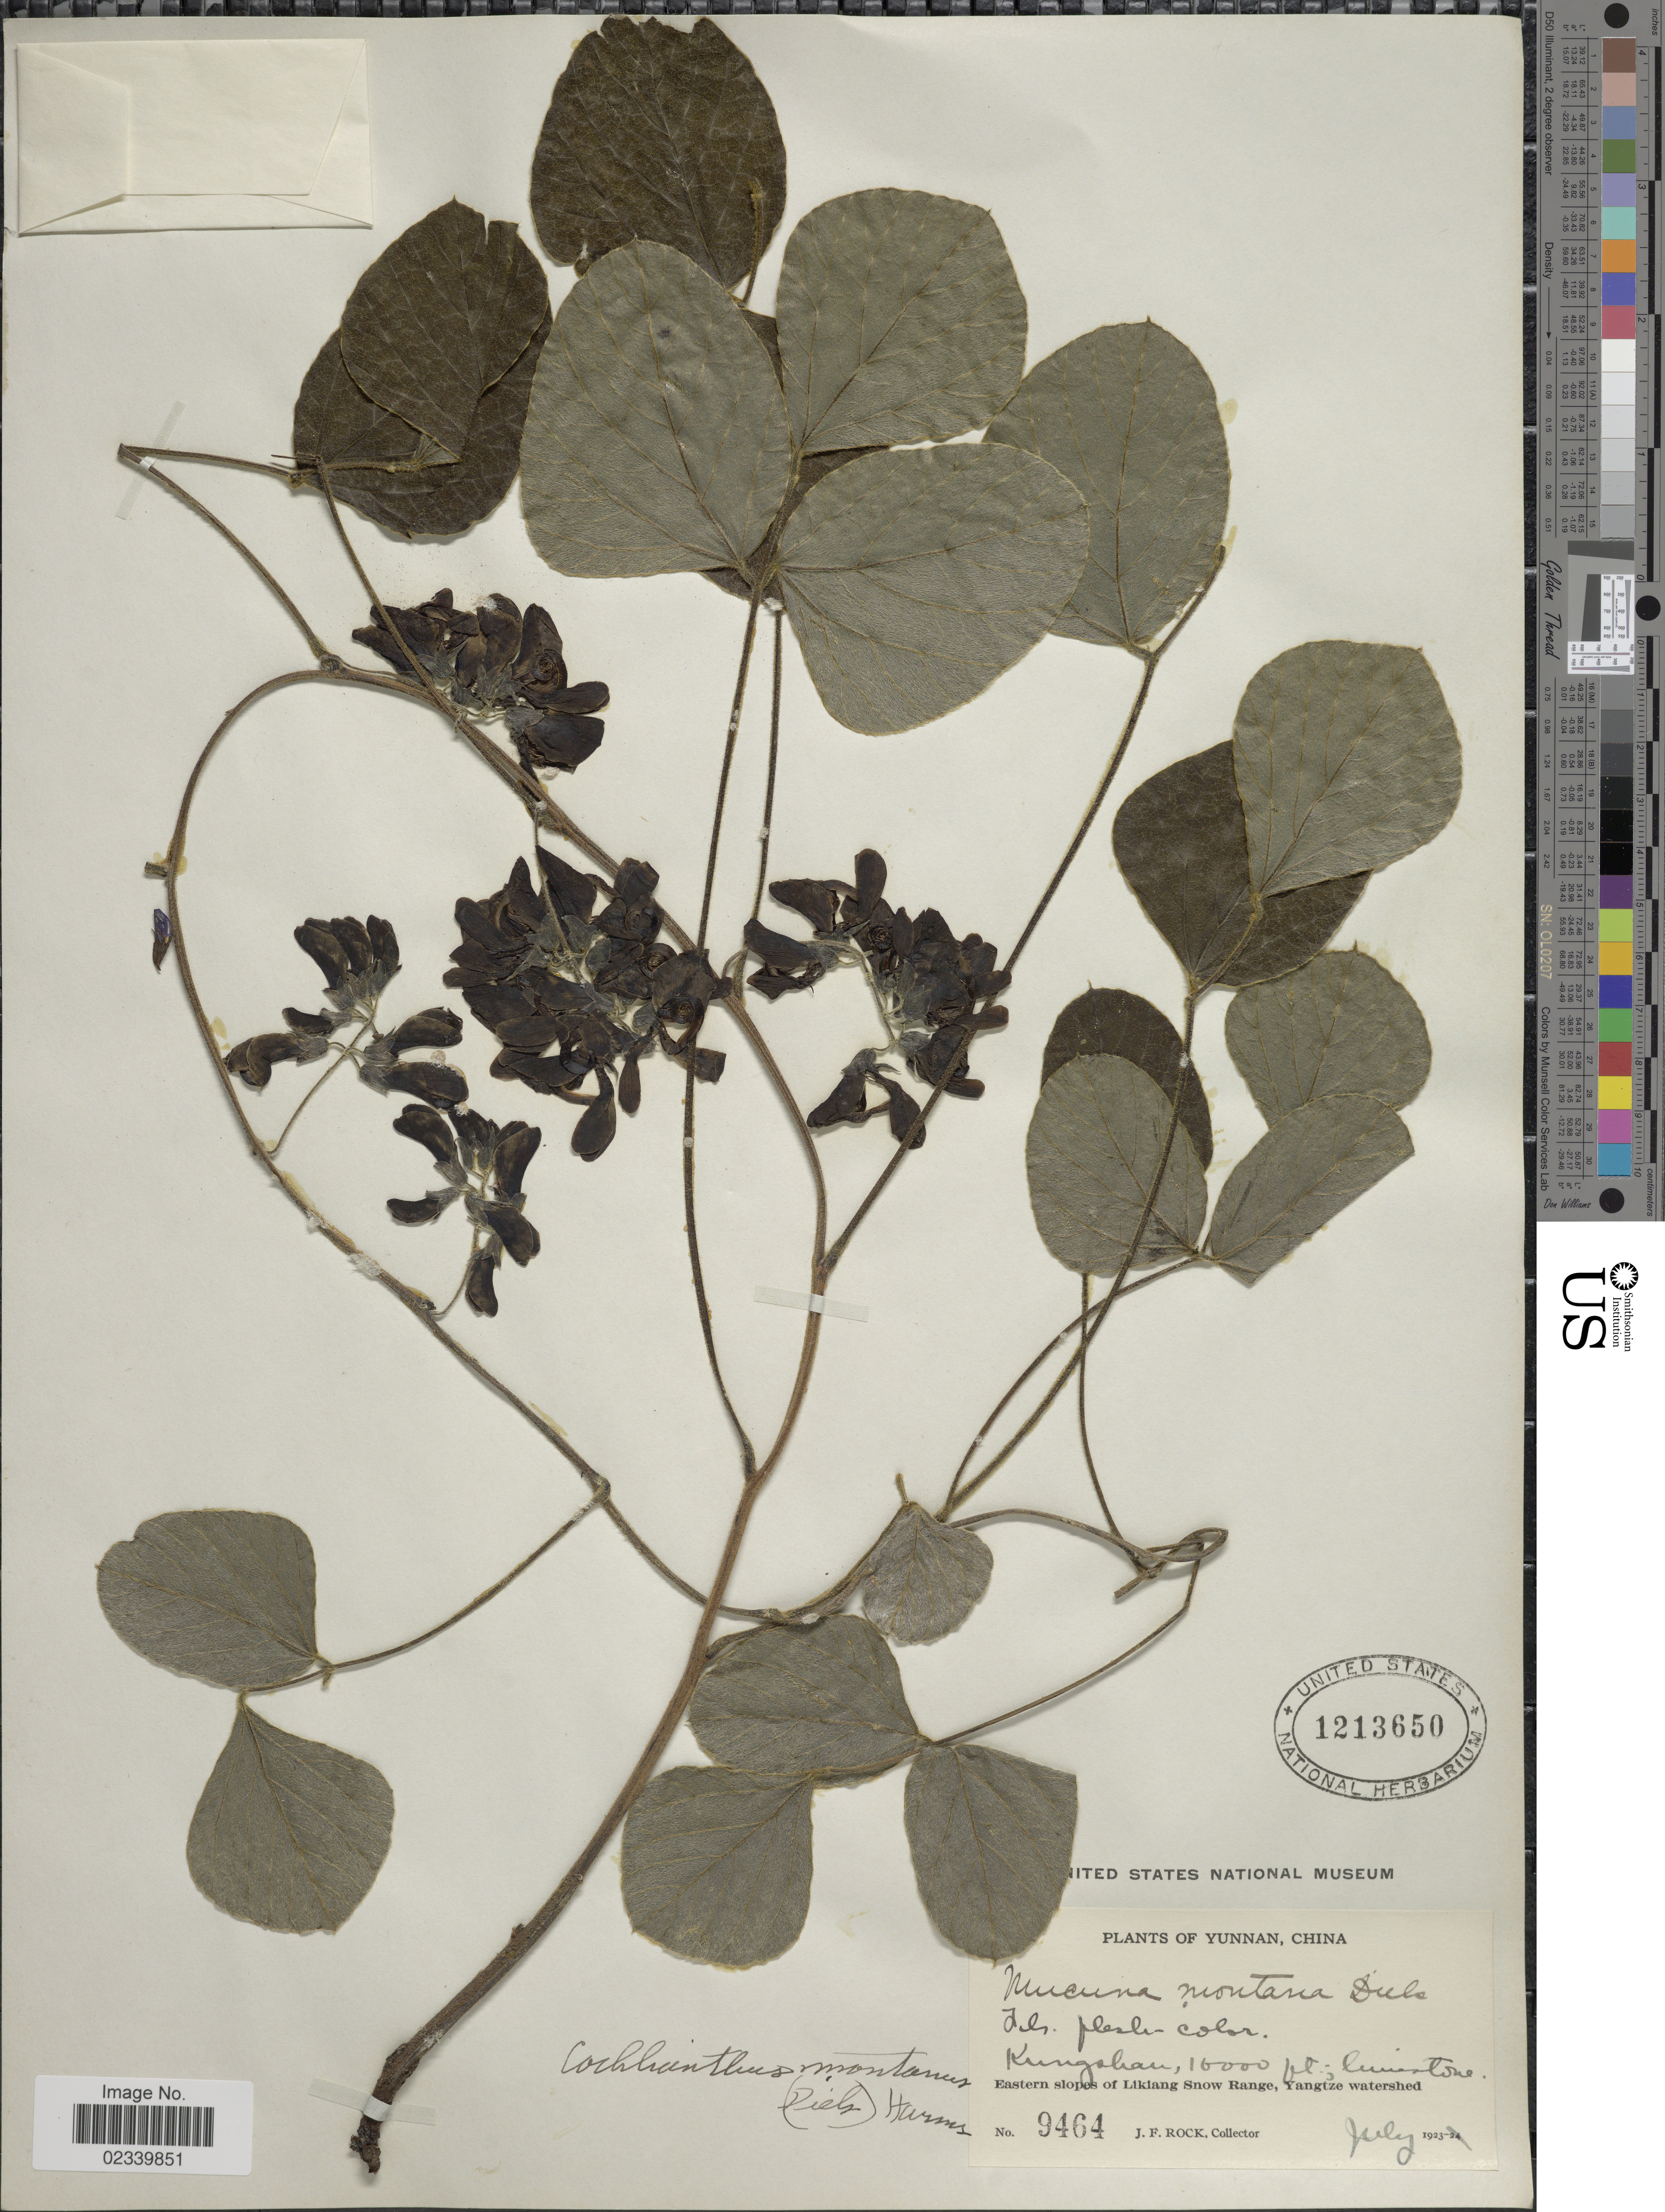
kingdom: Plantae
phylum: Tracheophyta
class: Magnoliopsida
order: Fabales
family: Fabaceae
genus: Cochlianthus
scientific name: Cochlianthus montanus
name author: (Diels) Harms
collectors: J. Rock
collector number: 9464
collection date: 1923-07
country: China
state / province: Yunnan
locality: Yunnan, China. Kungshan, Eastern slopes of Likiang Snow Range, Yangtze watershed.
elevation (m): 4877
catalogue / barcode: US 1213650